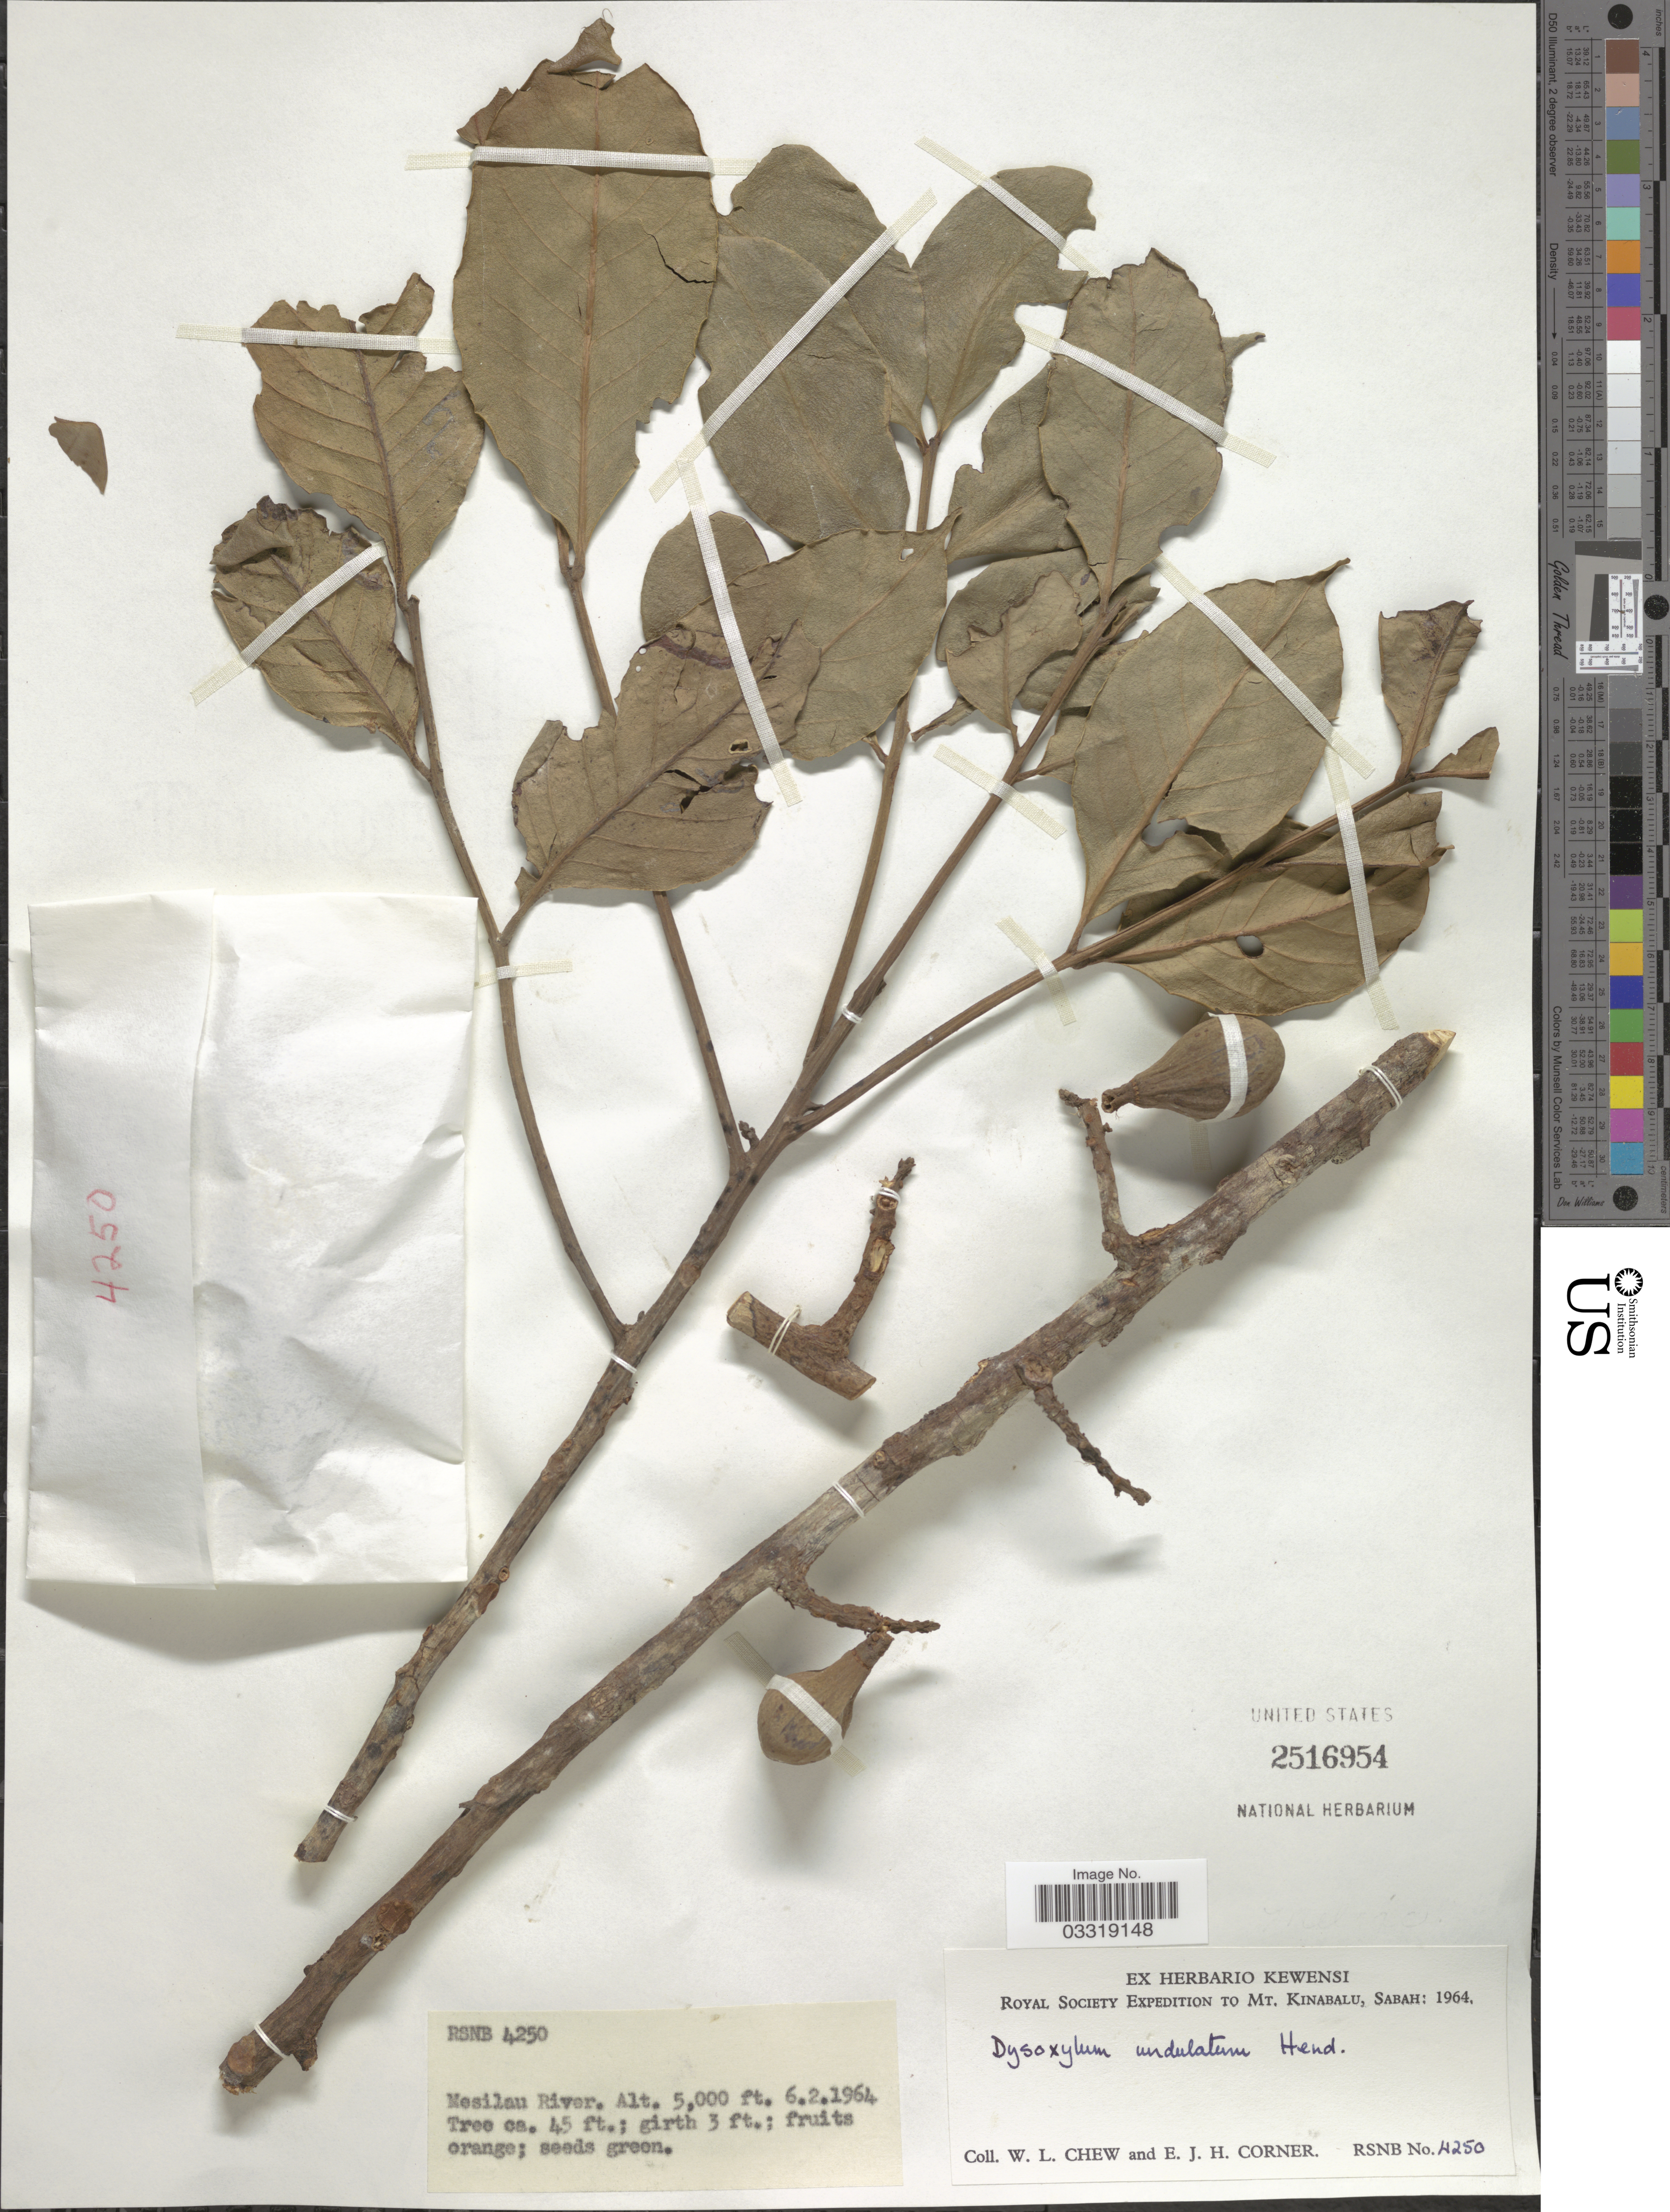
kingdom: Plantae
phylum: Tracheophyta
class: Magnoliopsida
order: Sapindales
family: Meliaceae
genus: Dysoxylum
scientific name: Dysoxylum rugulosum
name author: King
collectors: W. Chew & E. Corner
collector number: RSNB 4250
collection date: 1964-02-06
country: Malaysia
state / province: Sabah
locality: Mesilau River. Mt. Kinabalu.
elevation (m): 1524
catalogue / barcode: US 2516954